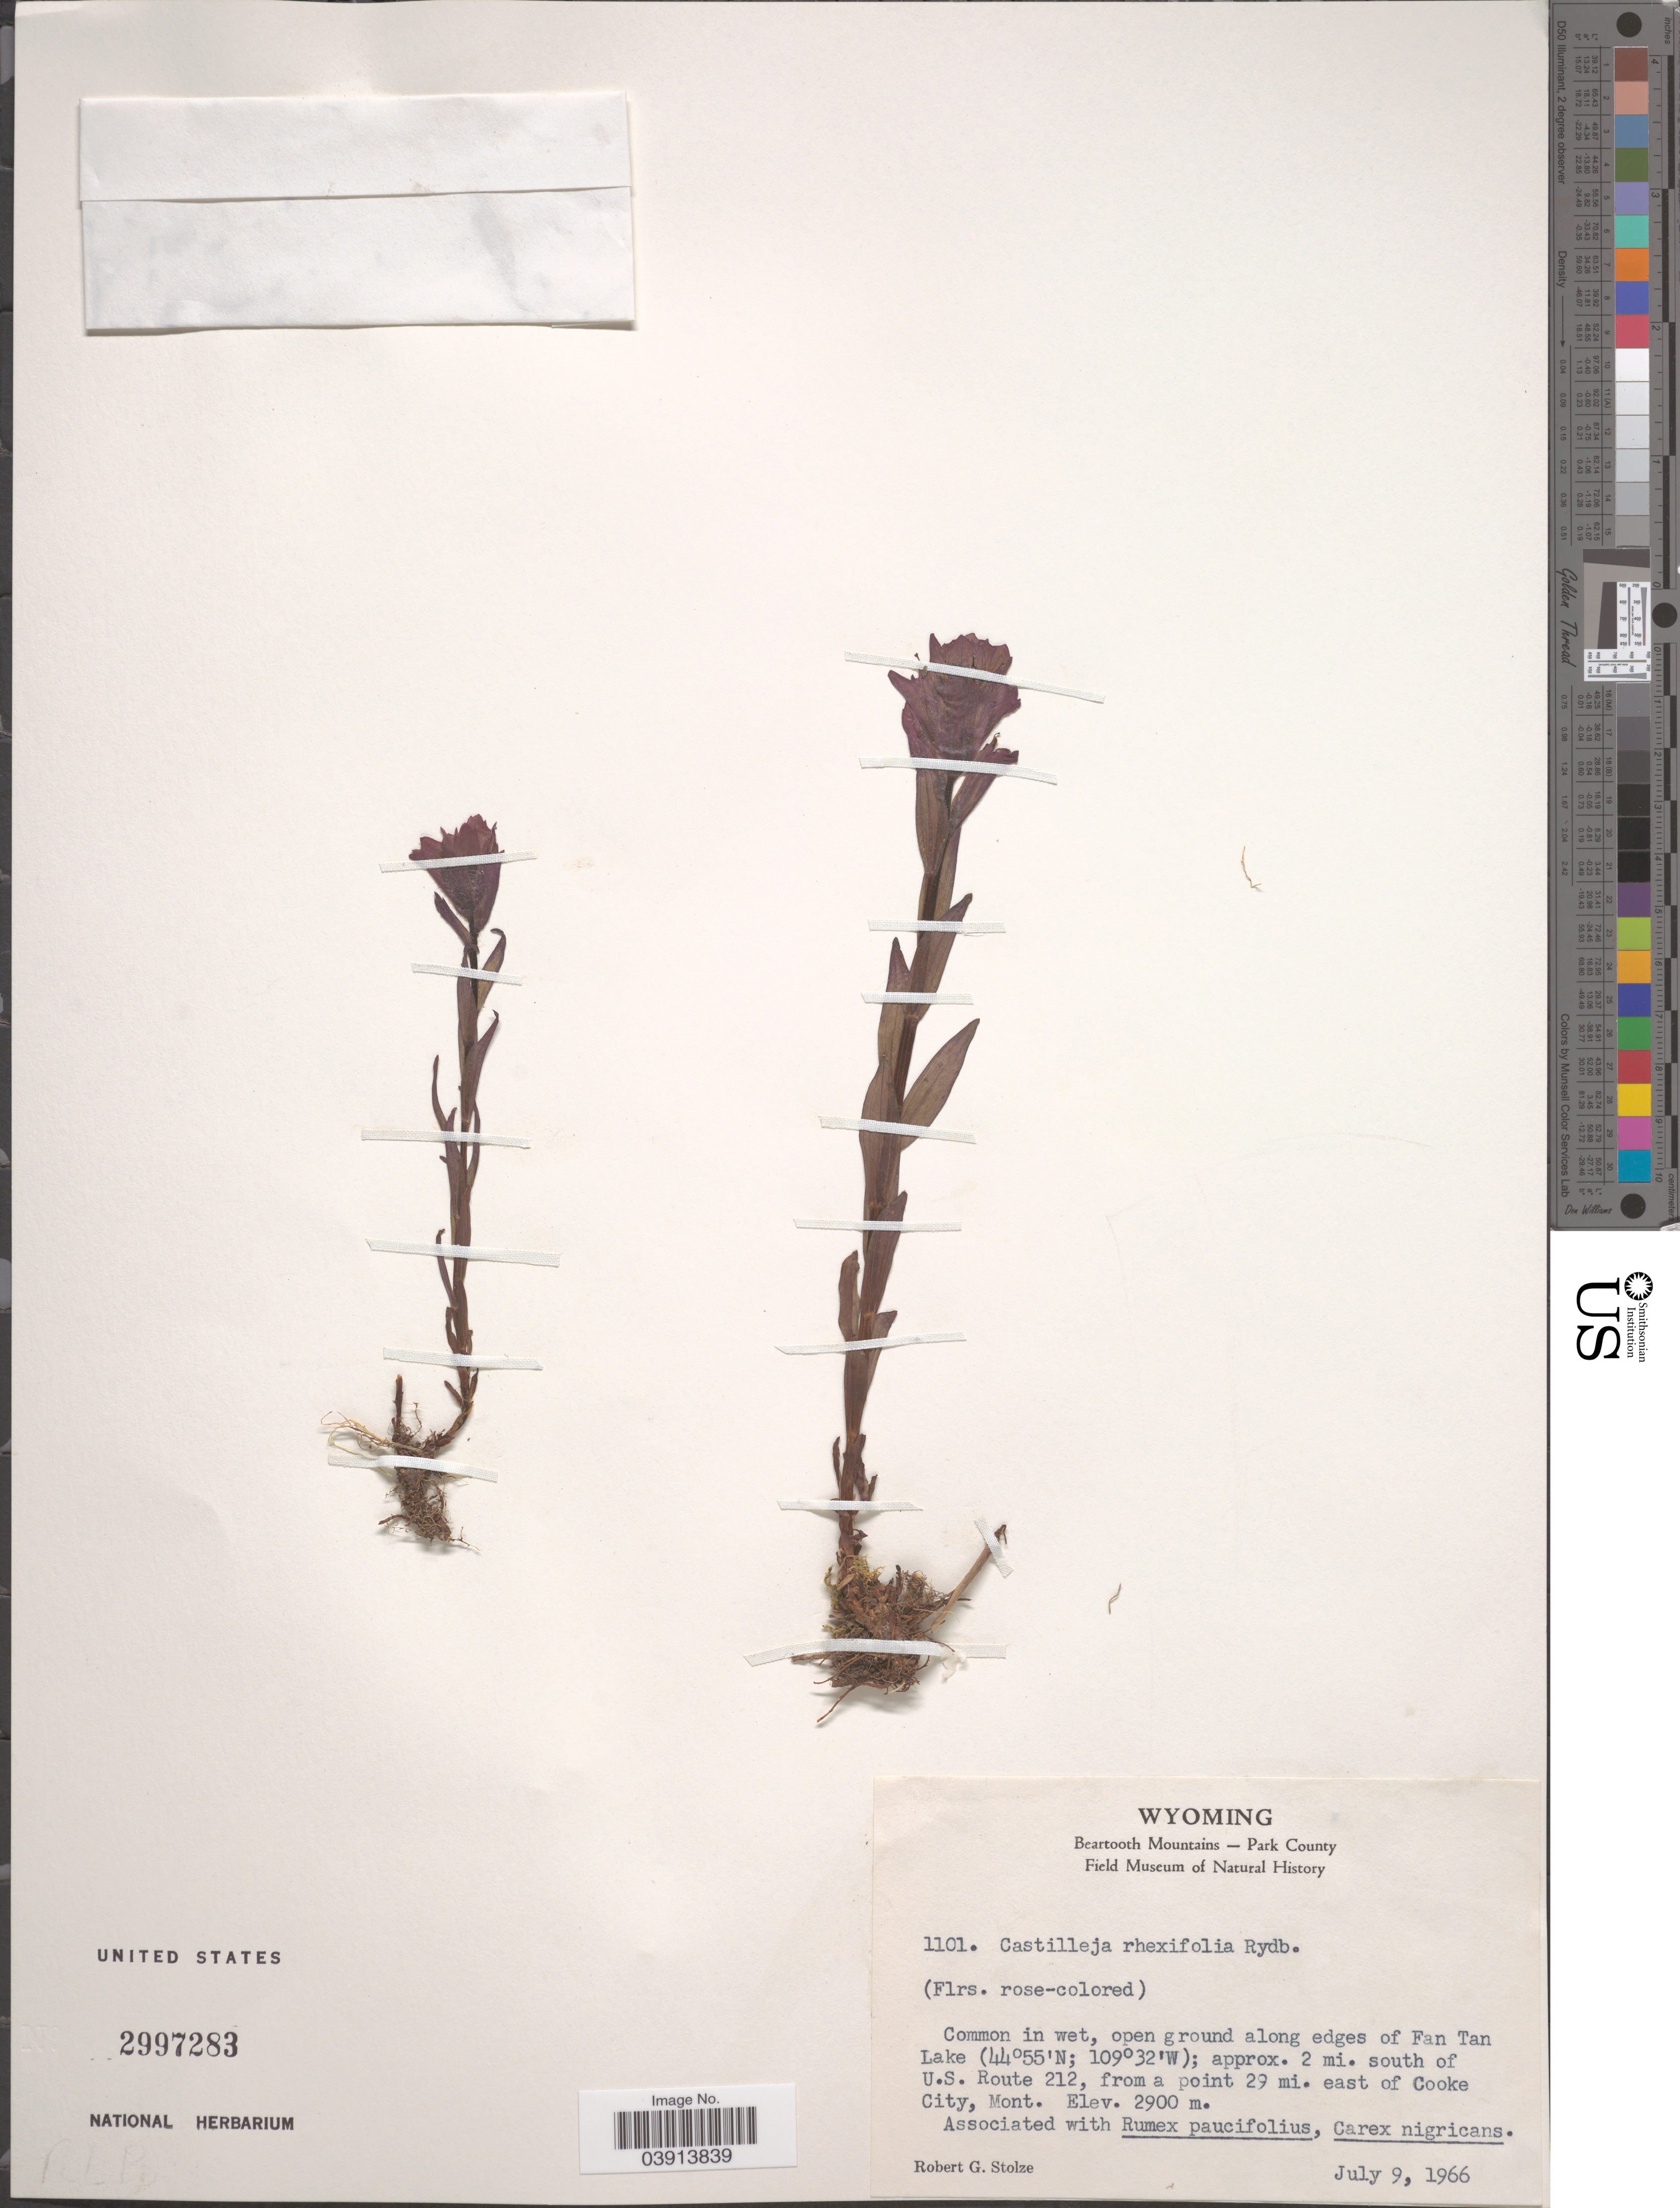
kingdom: Plantae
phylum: Tracheophyta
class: Magnoliopsida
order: Lamiales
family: Orobanchaceae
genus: Castilleja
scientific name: Castilleja rhexiifolia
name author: Rydb.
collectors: R. G. Stolze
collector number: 1101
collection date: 1966-07-09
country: United States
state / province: Wyoming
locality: Beartooth Mountains - Park County. Open ground along edges of Fan Tan Lake; approx. 2 mi. south of U.S. Route 212, from a point 29 mi. east of Cooke City, Mont.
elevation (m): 2900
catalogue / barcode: US 2997283